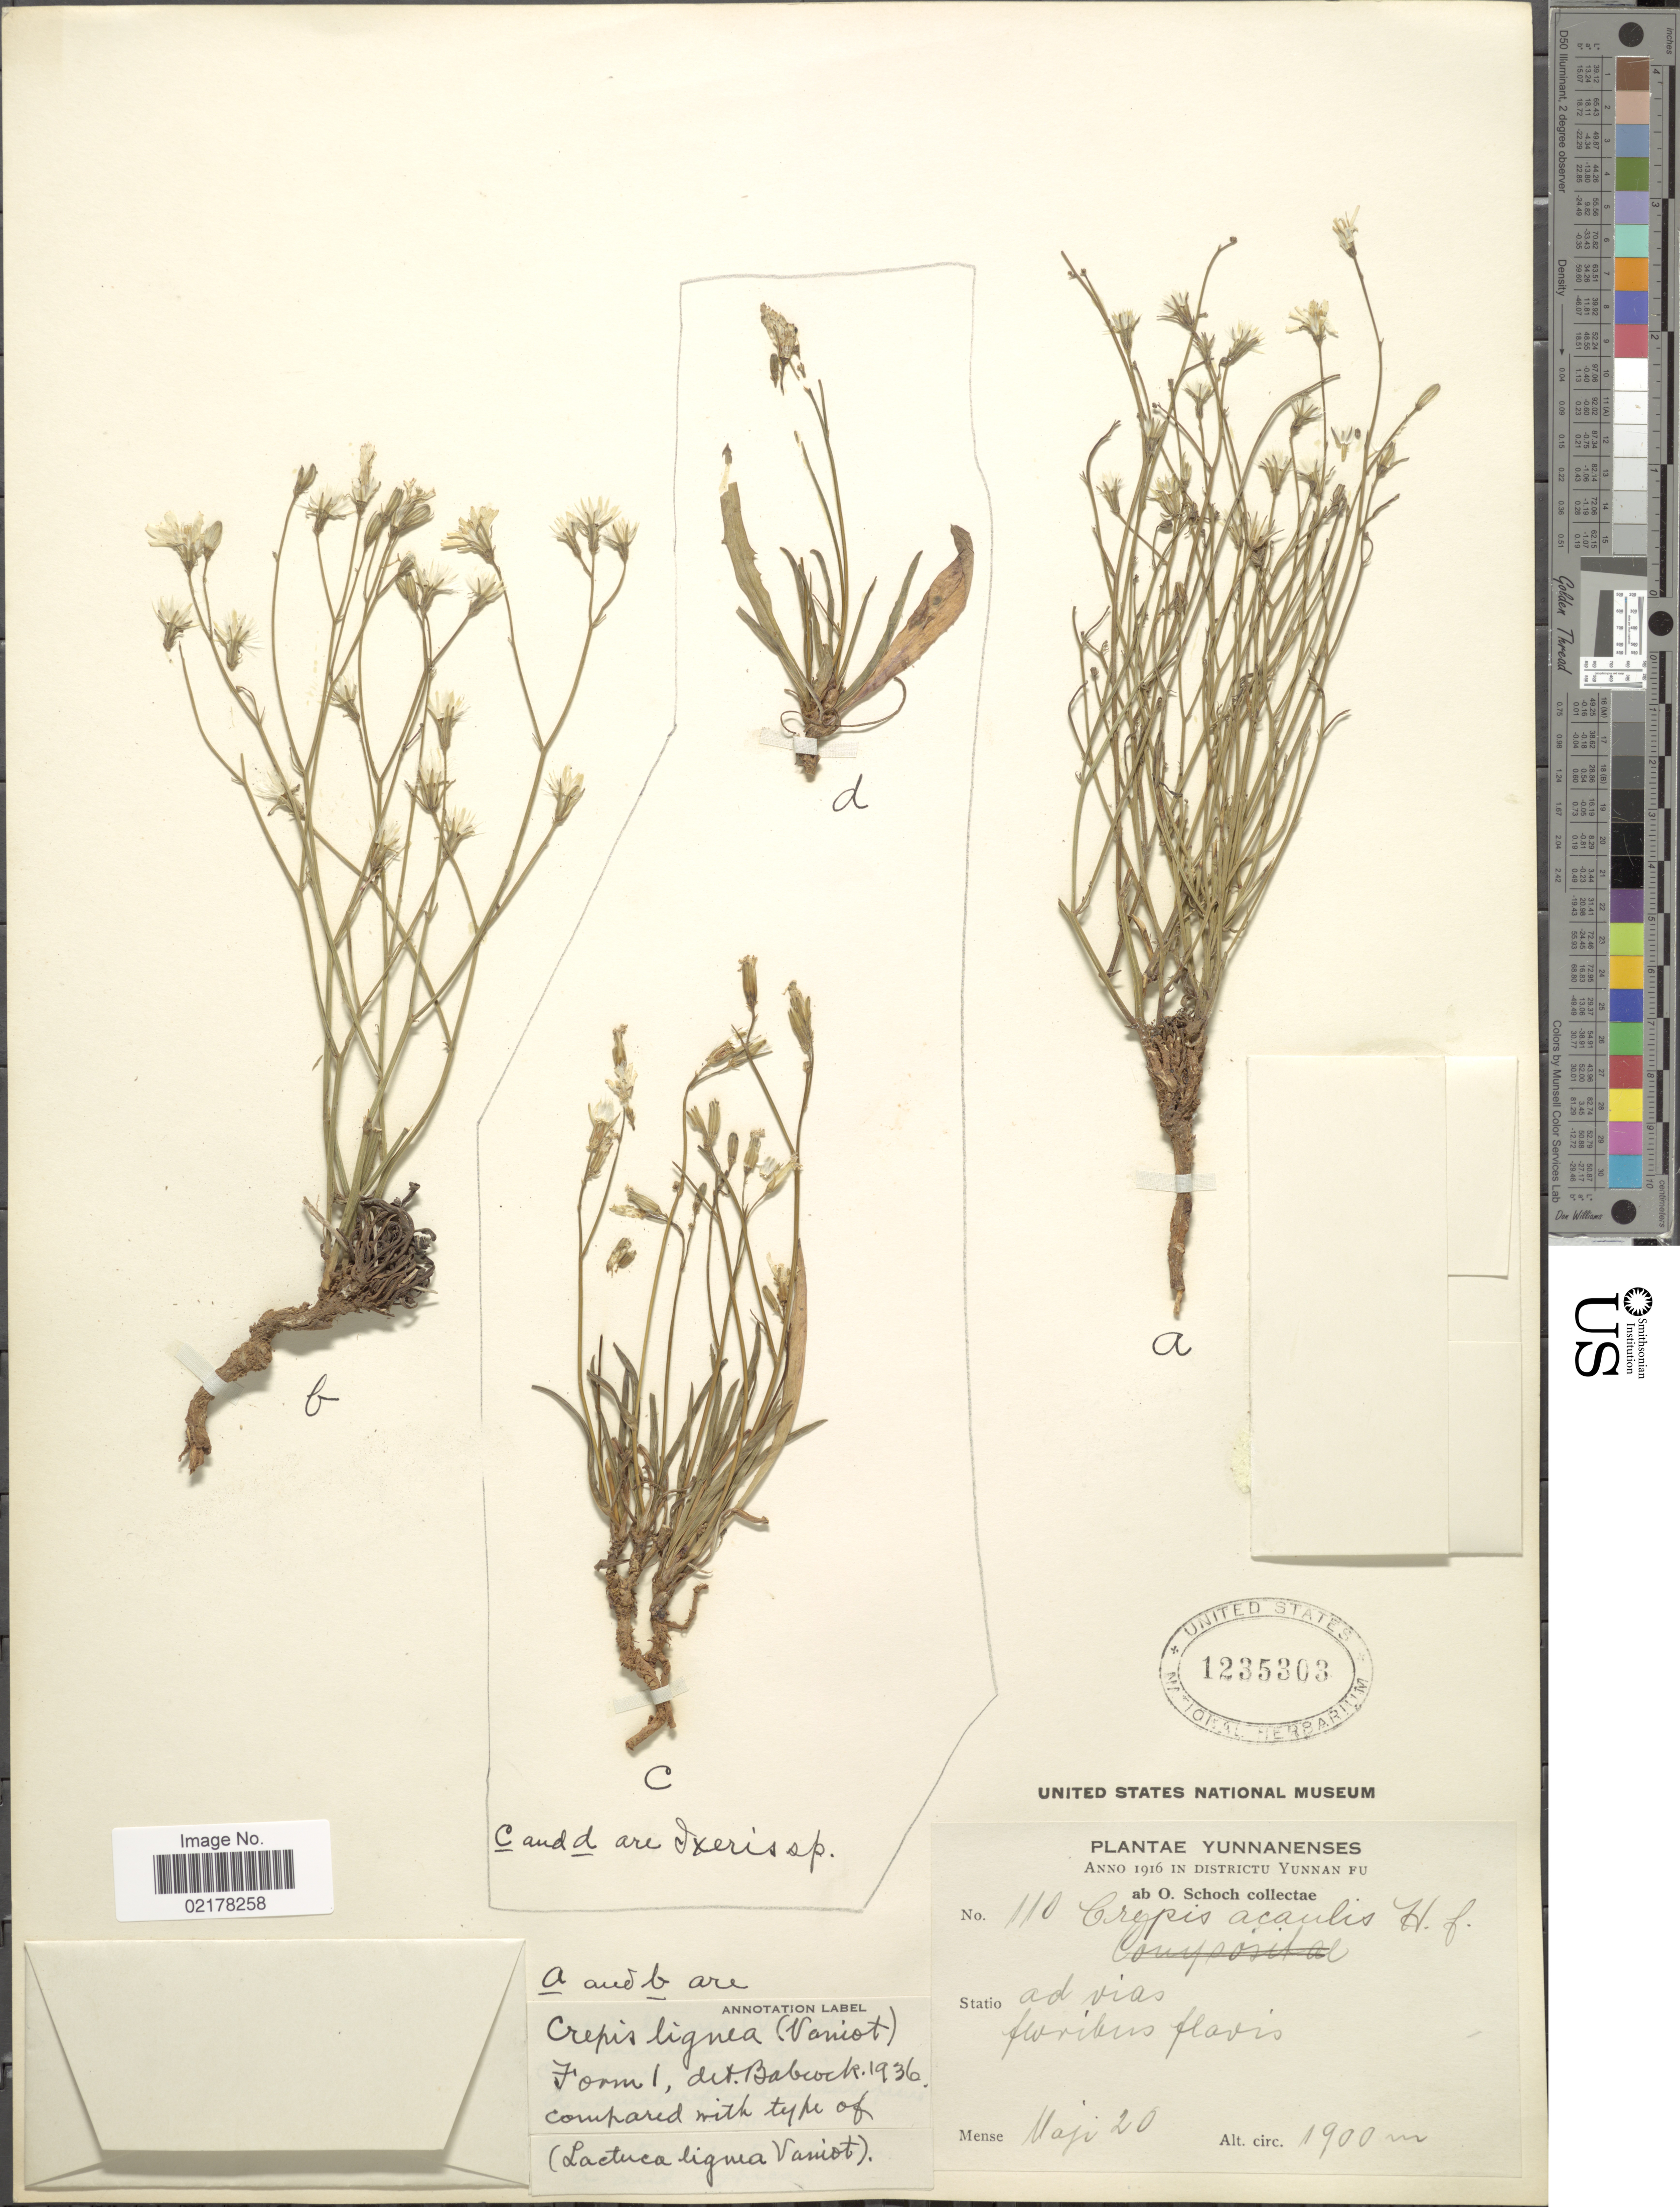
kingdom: Plantae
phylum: Tracheophyta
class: Magnoliopsida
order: Asterales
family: Asteraceae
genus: Crepis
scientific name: Crepis lignea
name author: (Vaniot) Babc.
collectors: O. Schoch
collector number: '10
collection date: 1916-05-20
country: China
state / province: Yunnan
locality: Yunnanenses.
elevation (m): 1900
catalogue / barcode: US 1235303